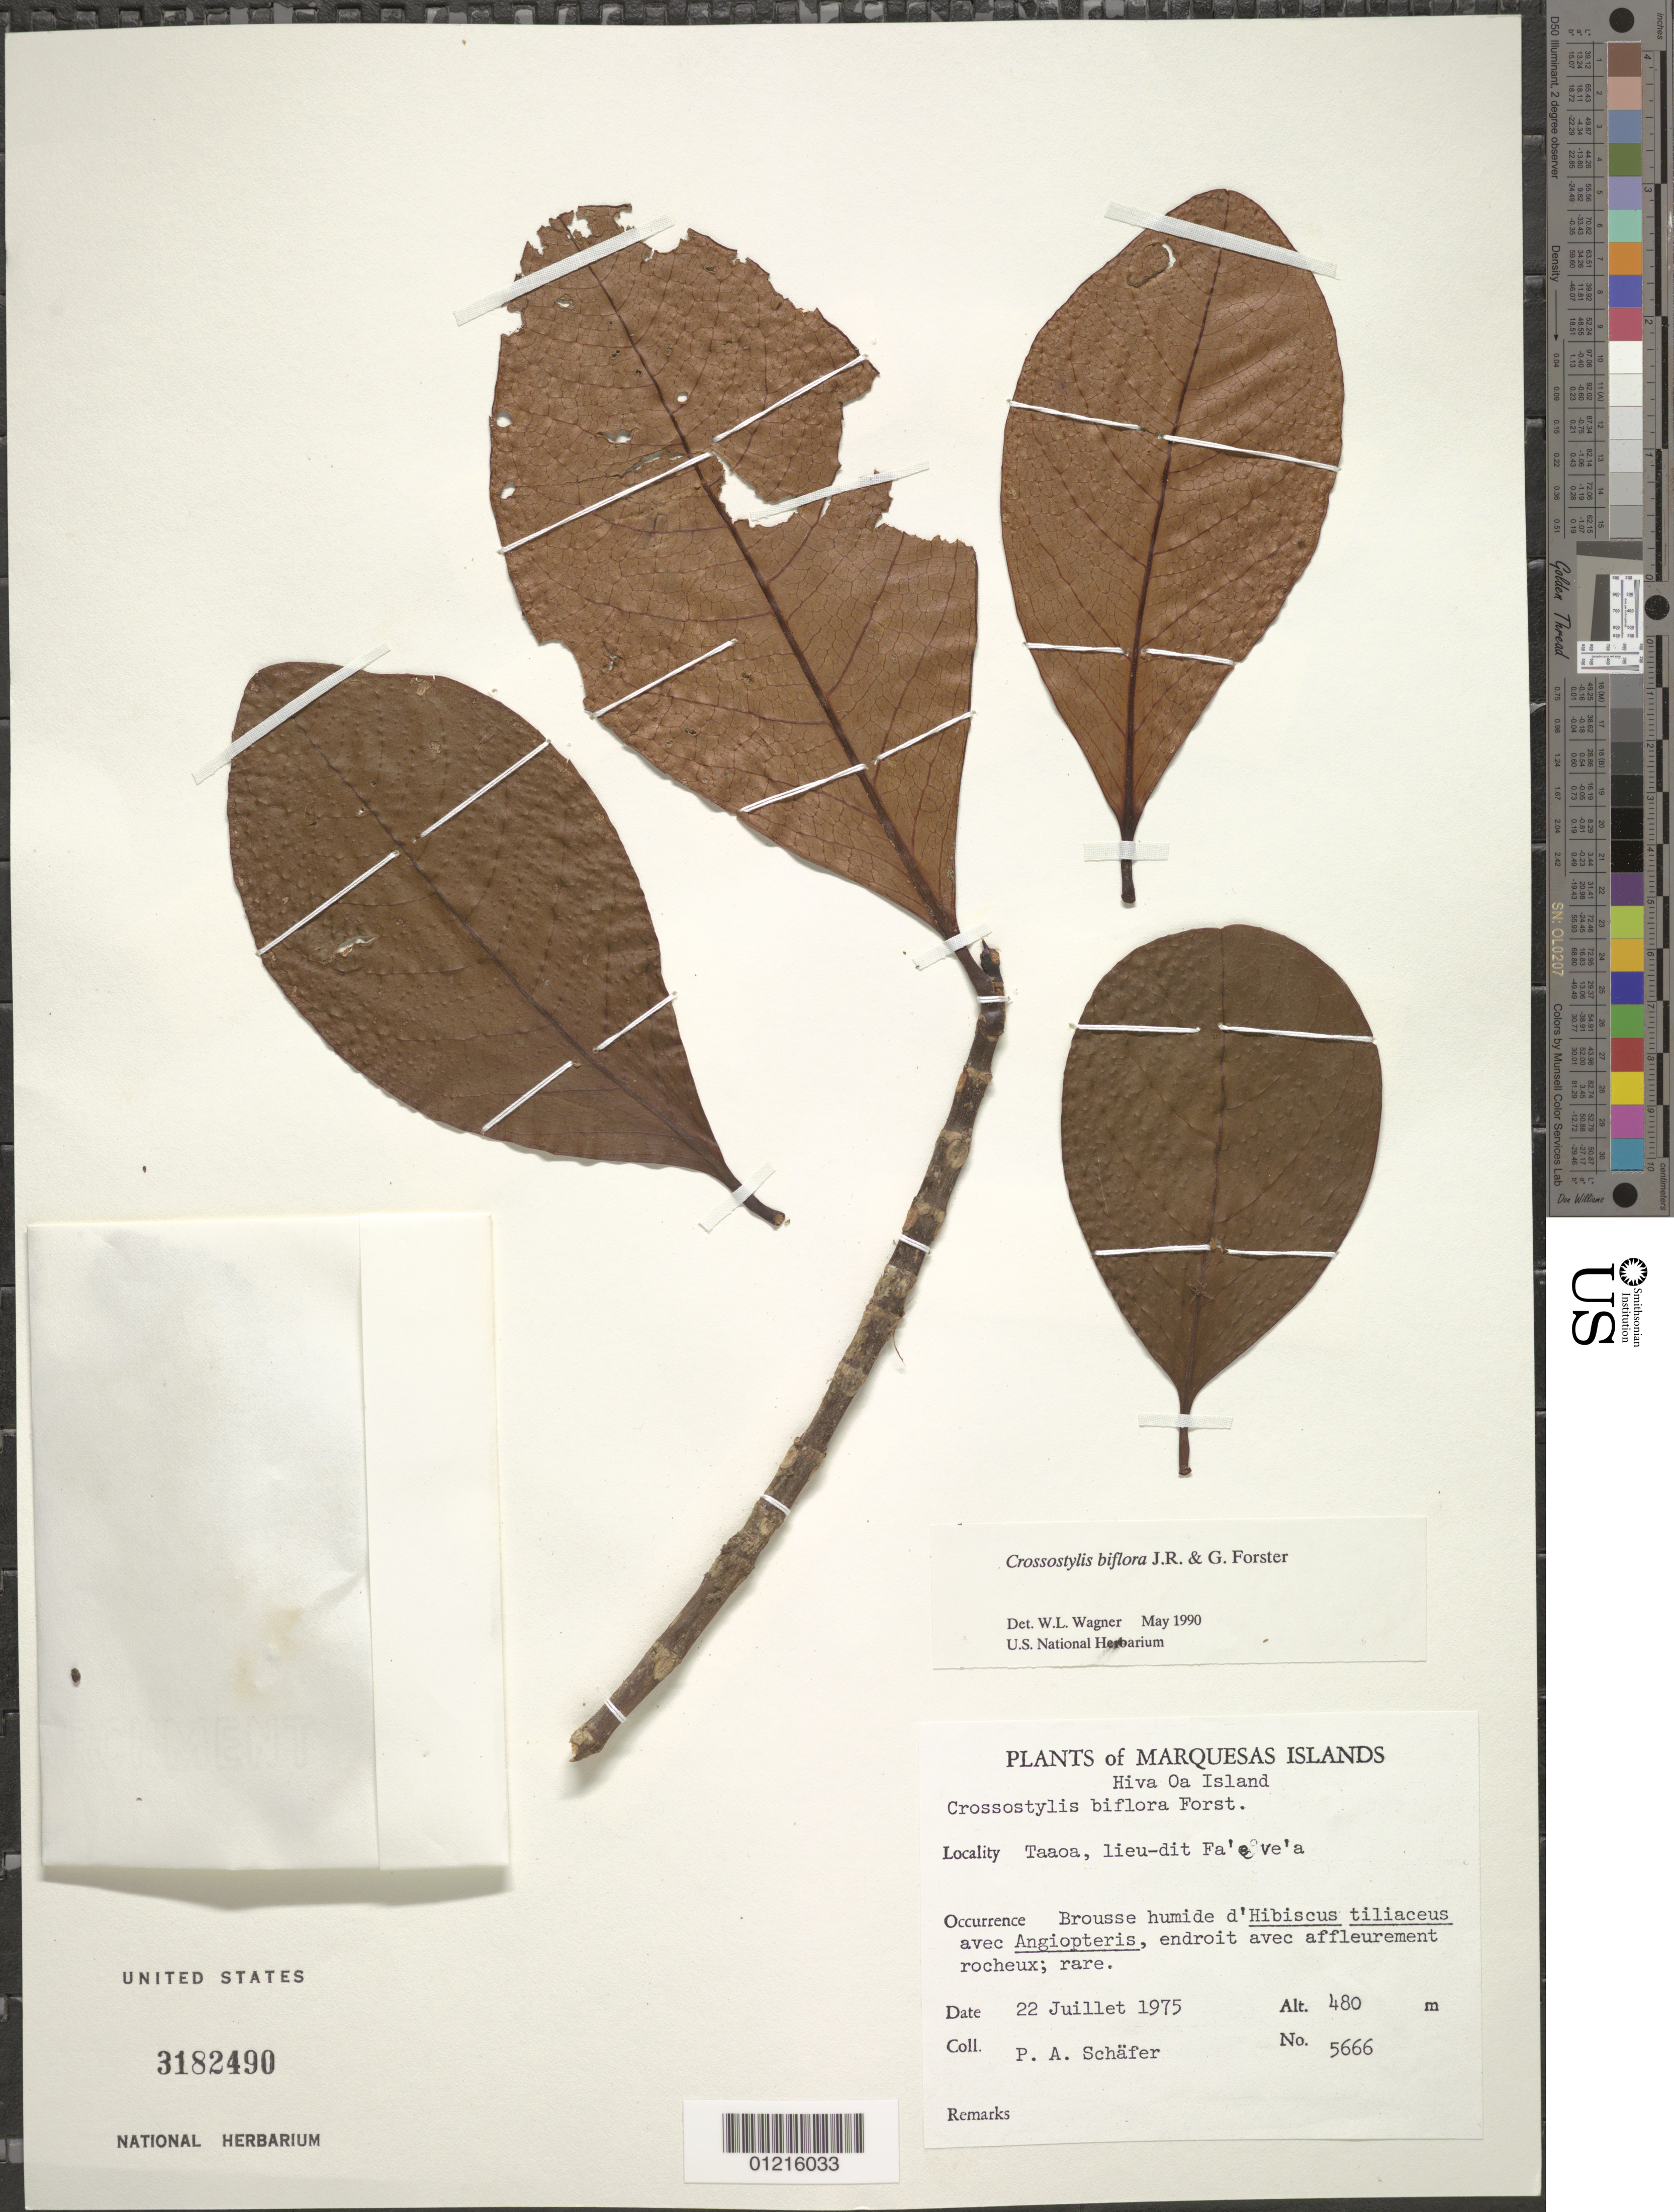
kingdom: Plantae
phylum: Tracheophyta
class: Magnoliopsida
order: Malpighiales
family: Rhizophoraceae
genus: Crossostylis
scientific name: Crossostylis biflora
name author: J.R. Forst. & G. Forst.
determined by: Wagner, W. L., (BOT), Smithsonian Institution - National Museum of Natural History (UNITED STATES)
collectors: P. A. Schäfer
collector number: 5666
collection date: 1975-07-22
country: French Polynesia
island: Hiva Oa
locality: Taaoa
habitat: Brousse humide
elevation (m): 480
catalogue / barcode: US 3182490